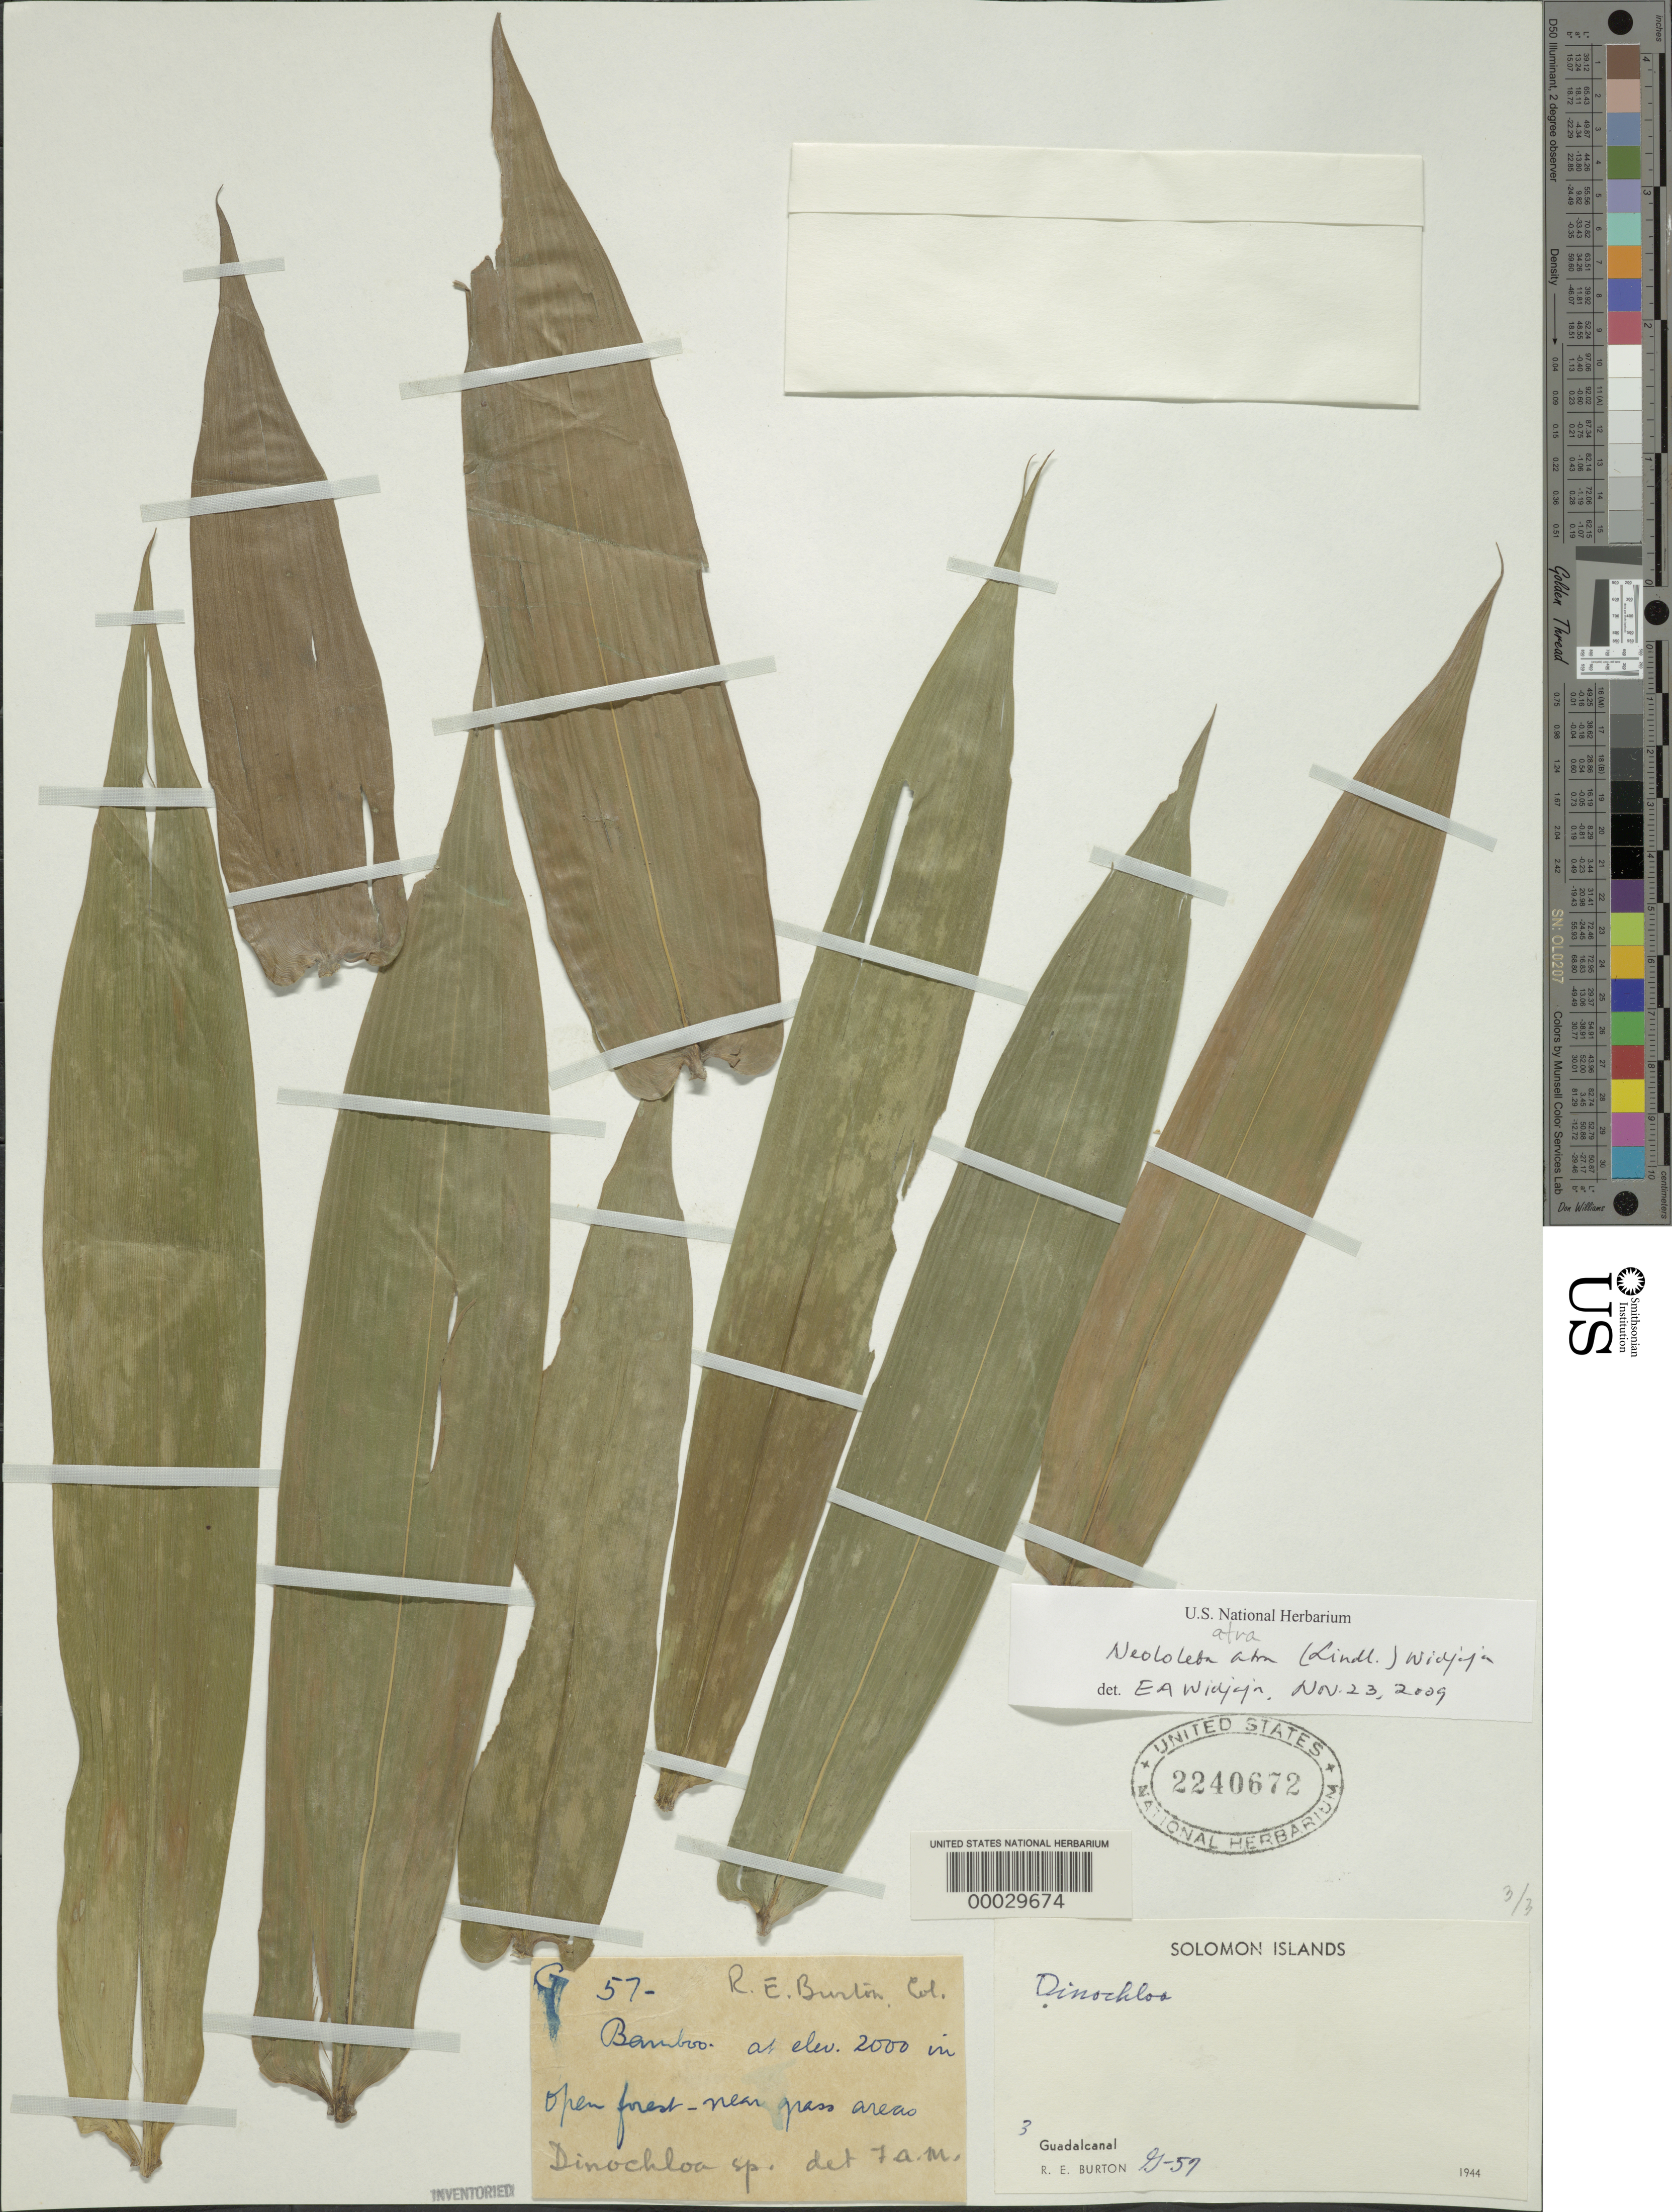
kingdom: Plantae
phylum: Tracheophyta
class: Liliopsida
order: Poales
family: Poaceae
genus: Neololeba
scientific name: Neololeba atra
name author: (Lindl.) Widjaja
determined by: Widjaja, E. A.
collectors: R. Burton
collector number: G-57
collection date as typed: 1944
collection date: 1944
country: Solomon Islands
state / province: Guadalcanal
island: Guadalcanal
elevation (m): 610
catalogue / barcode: US 2240672